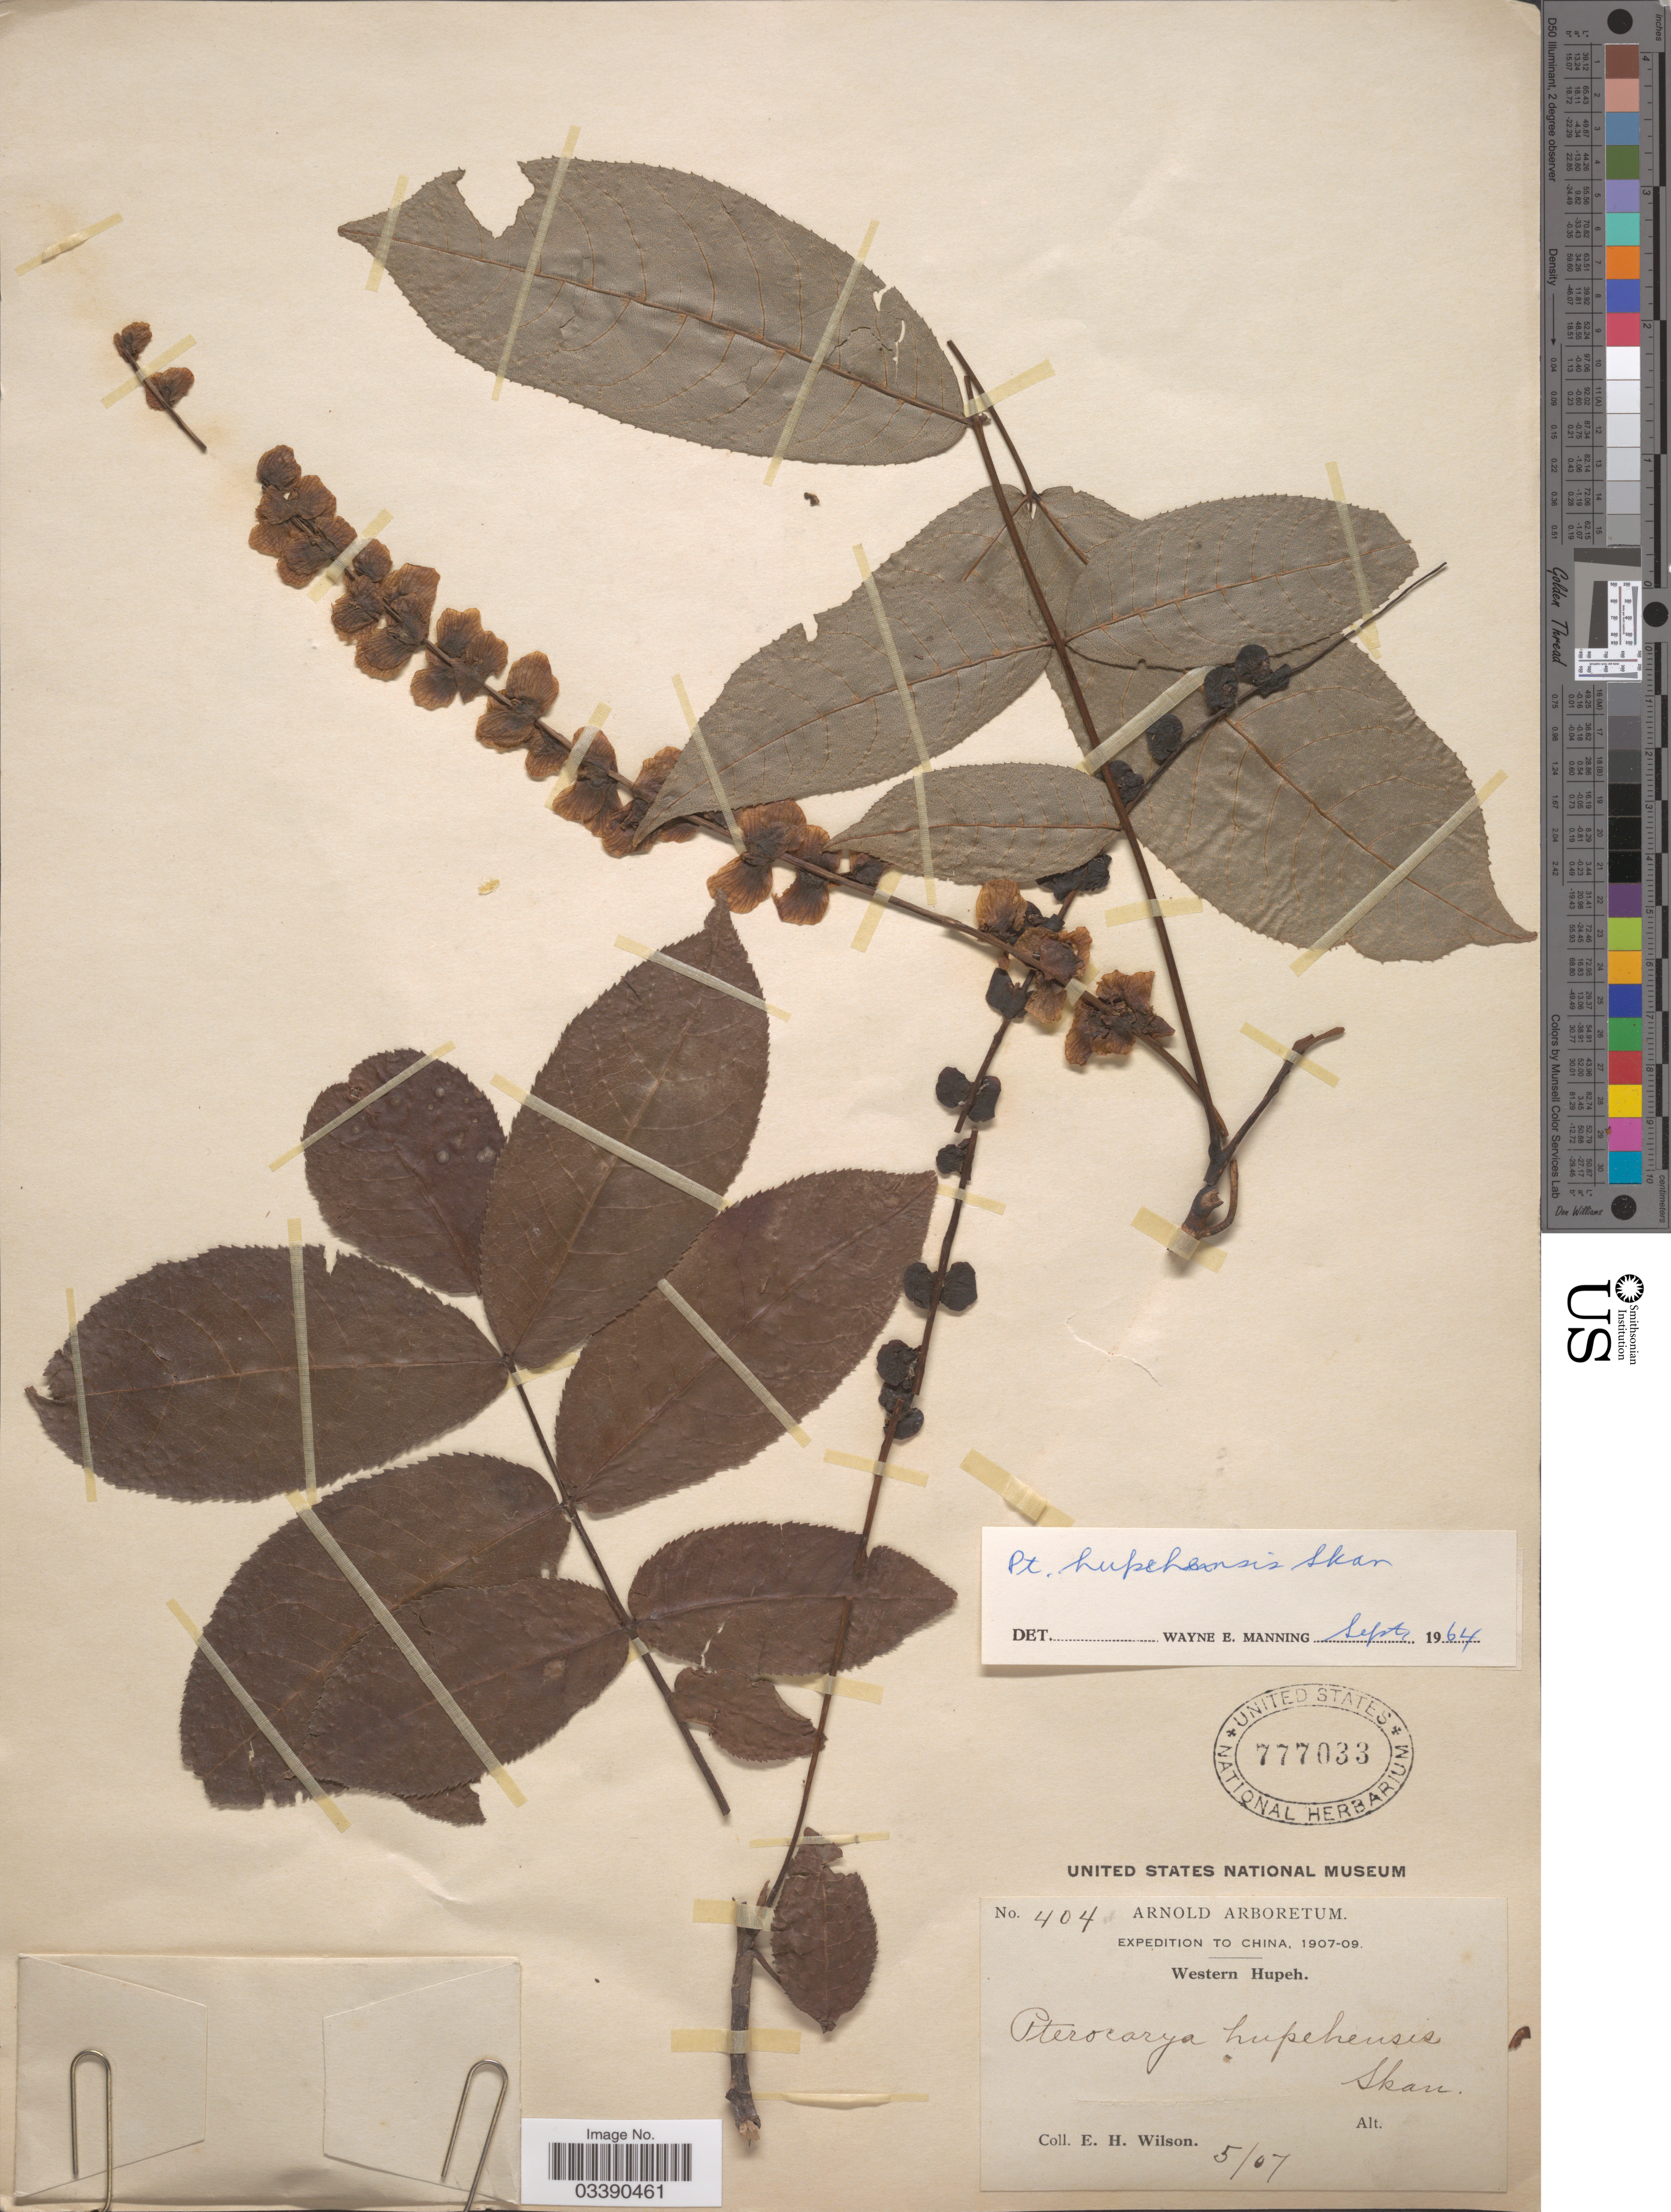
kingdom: Plantae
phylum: Tracheophyta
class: Magnoliopsida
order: Fagales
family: Juglandaceae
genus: Pterocarya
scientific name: Pterocarya hupehensis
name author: Skan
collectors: E. Wilson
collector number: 404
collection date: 1907-05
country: China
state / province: Hubei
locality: Western Hupeh.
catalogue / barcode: US 777033